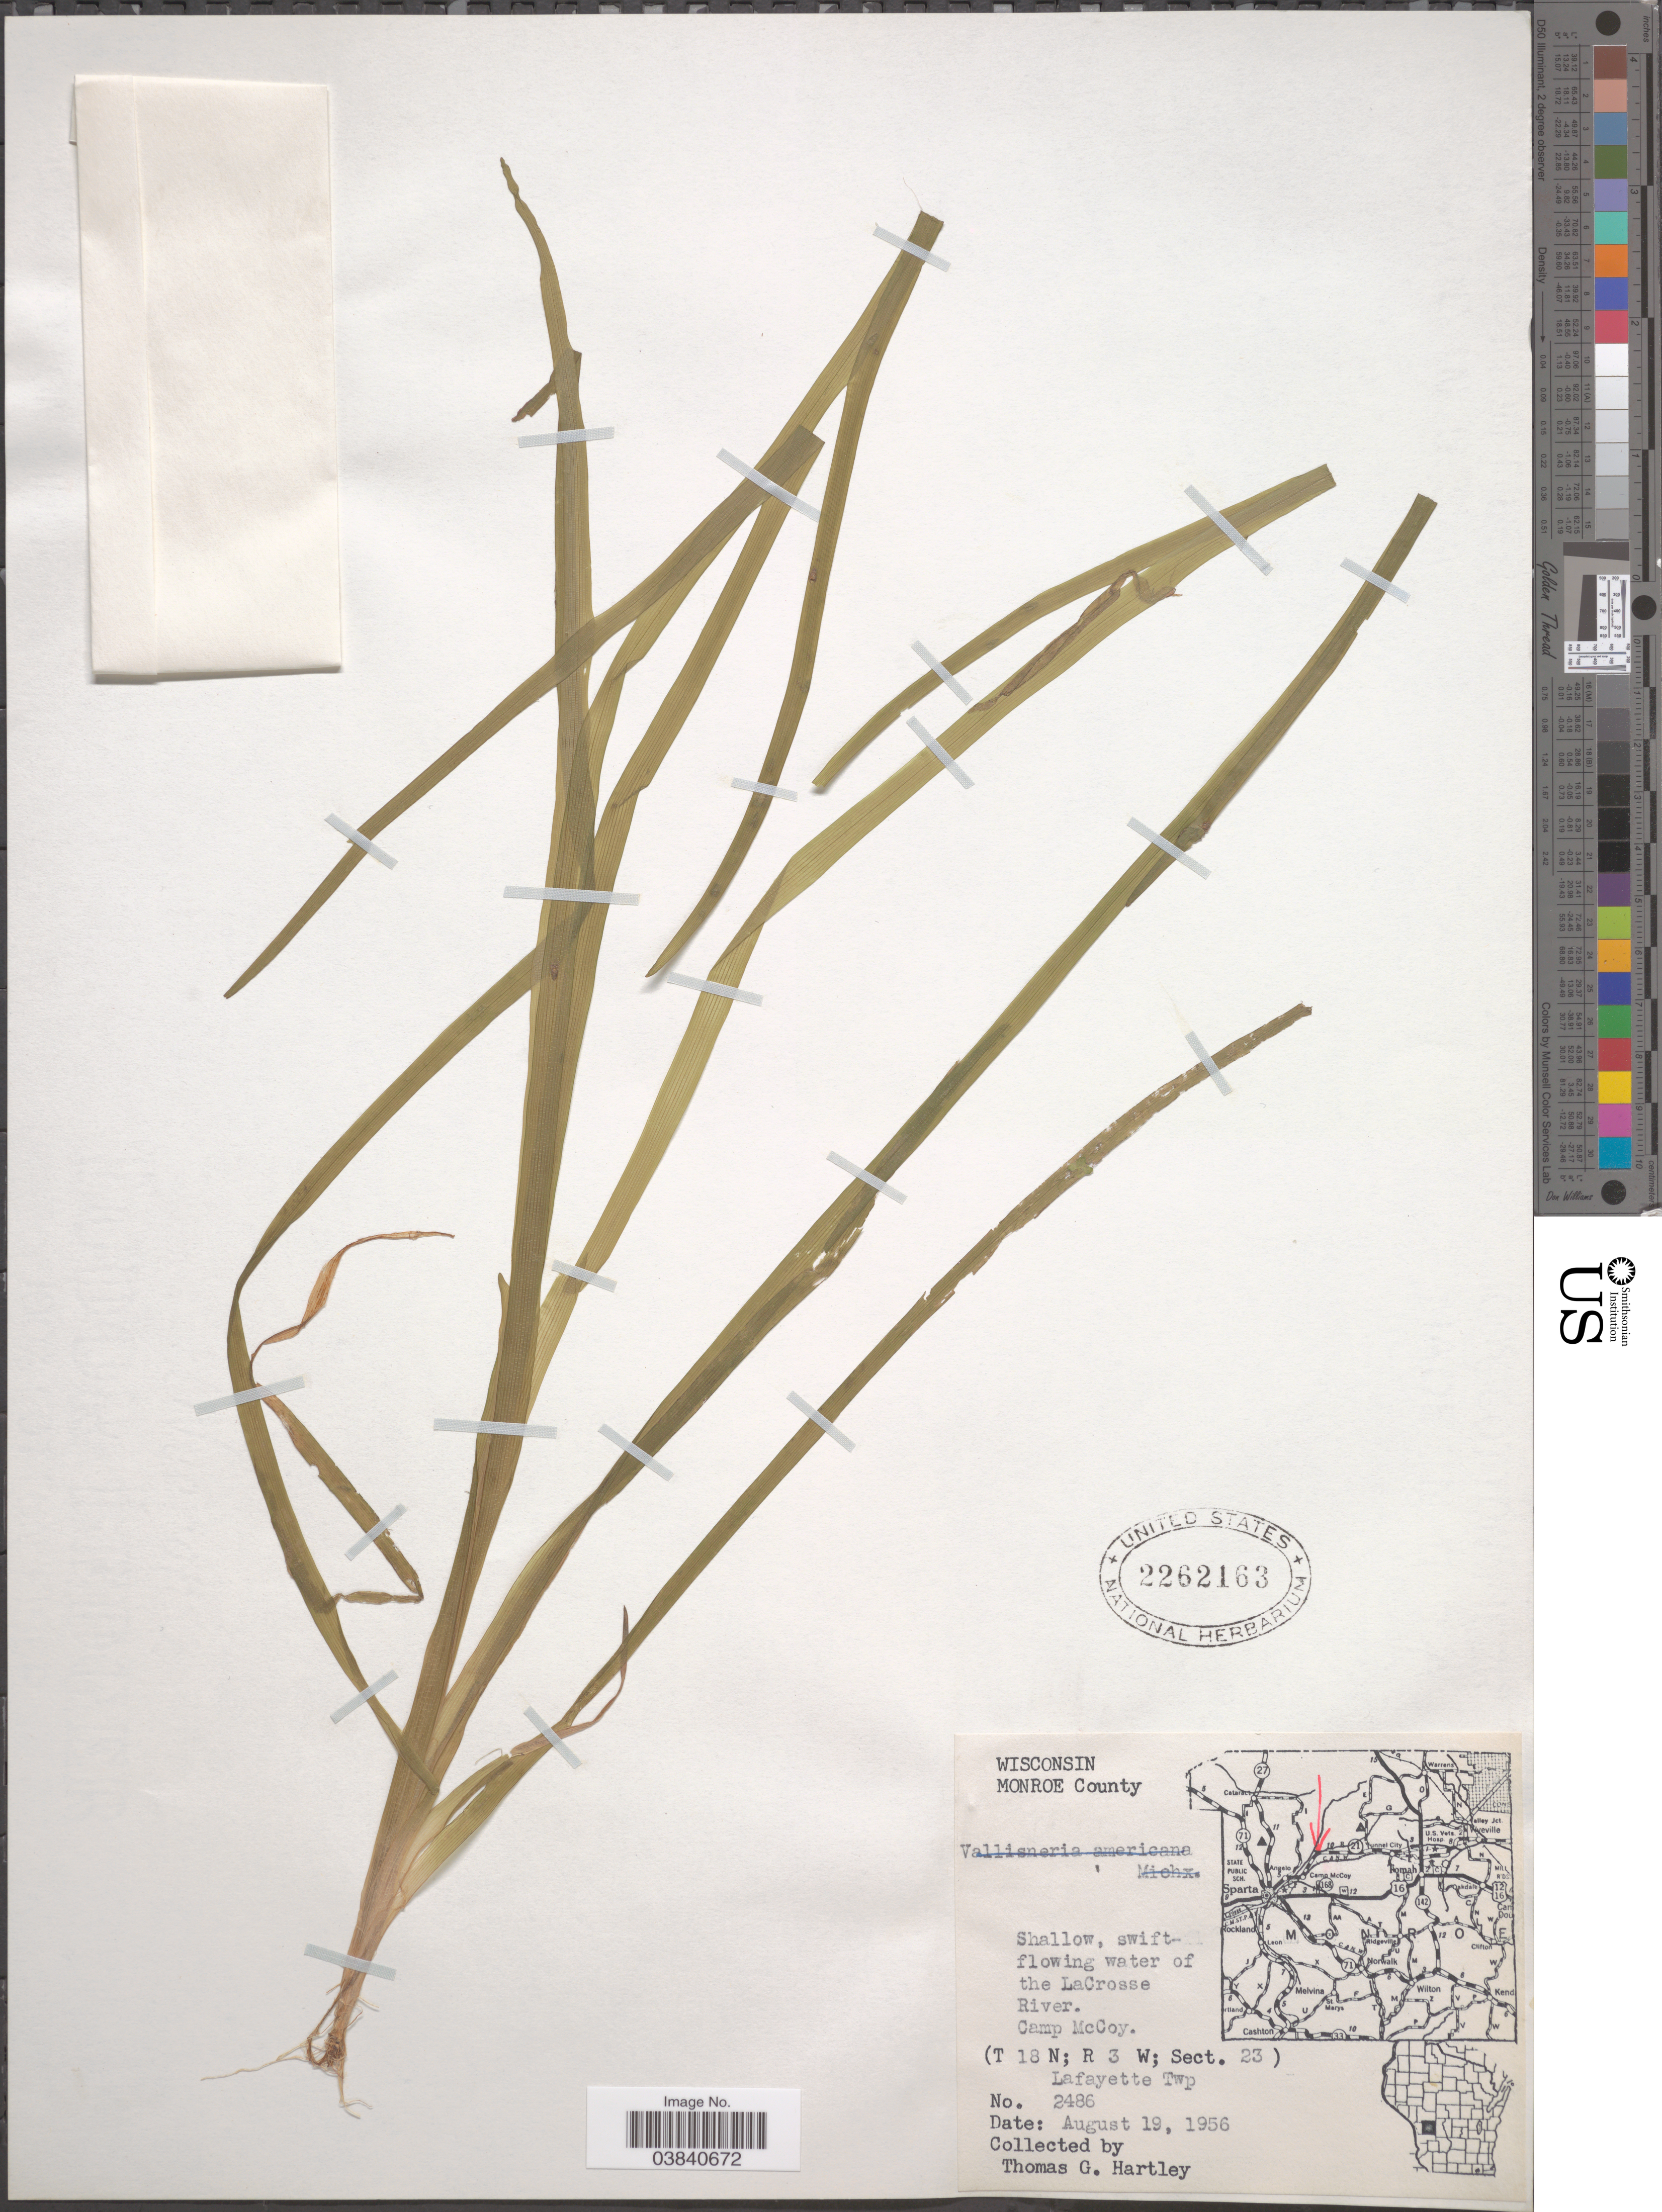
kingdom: Plantae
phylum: Tracheophyta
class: Liliopsida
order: Poales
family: Typhaceae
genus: Sparganium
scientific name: Sparganium sp.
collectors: T. G. Hartley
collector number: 2486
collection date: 1956-08-19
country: United States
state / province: Wisconsin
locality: Monroe County. Shallow, swift-flowing water of the LaCrosse River. Camp McCoy. (T18 N; R 3 W; Sect. 23) Lafayette Twp.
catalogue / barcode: US 2262163